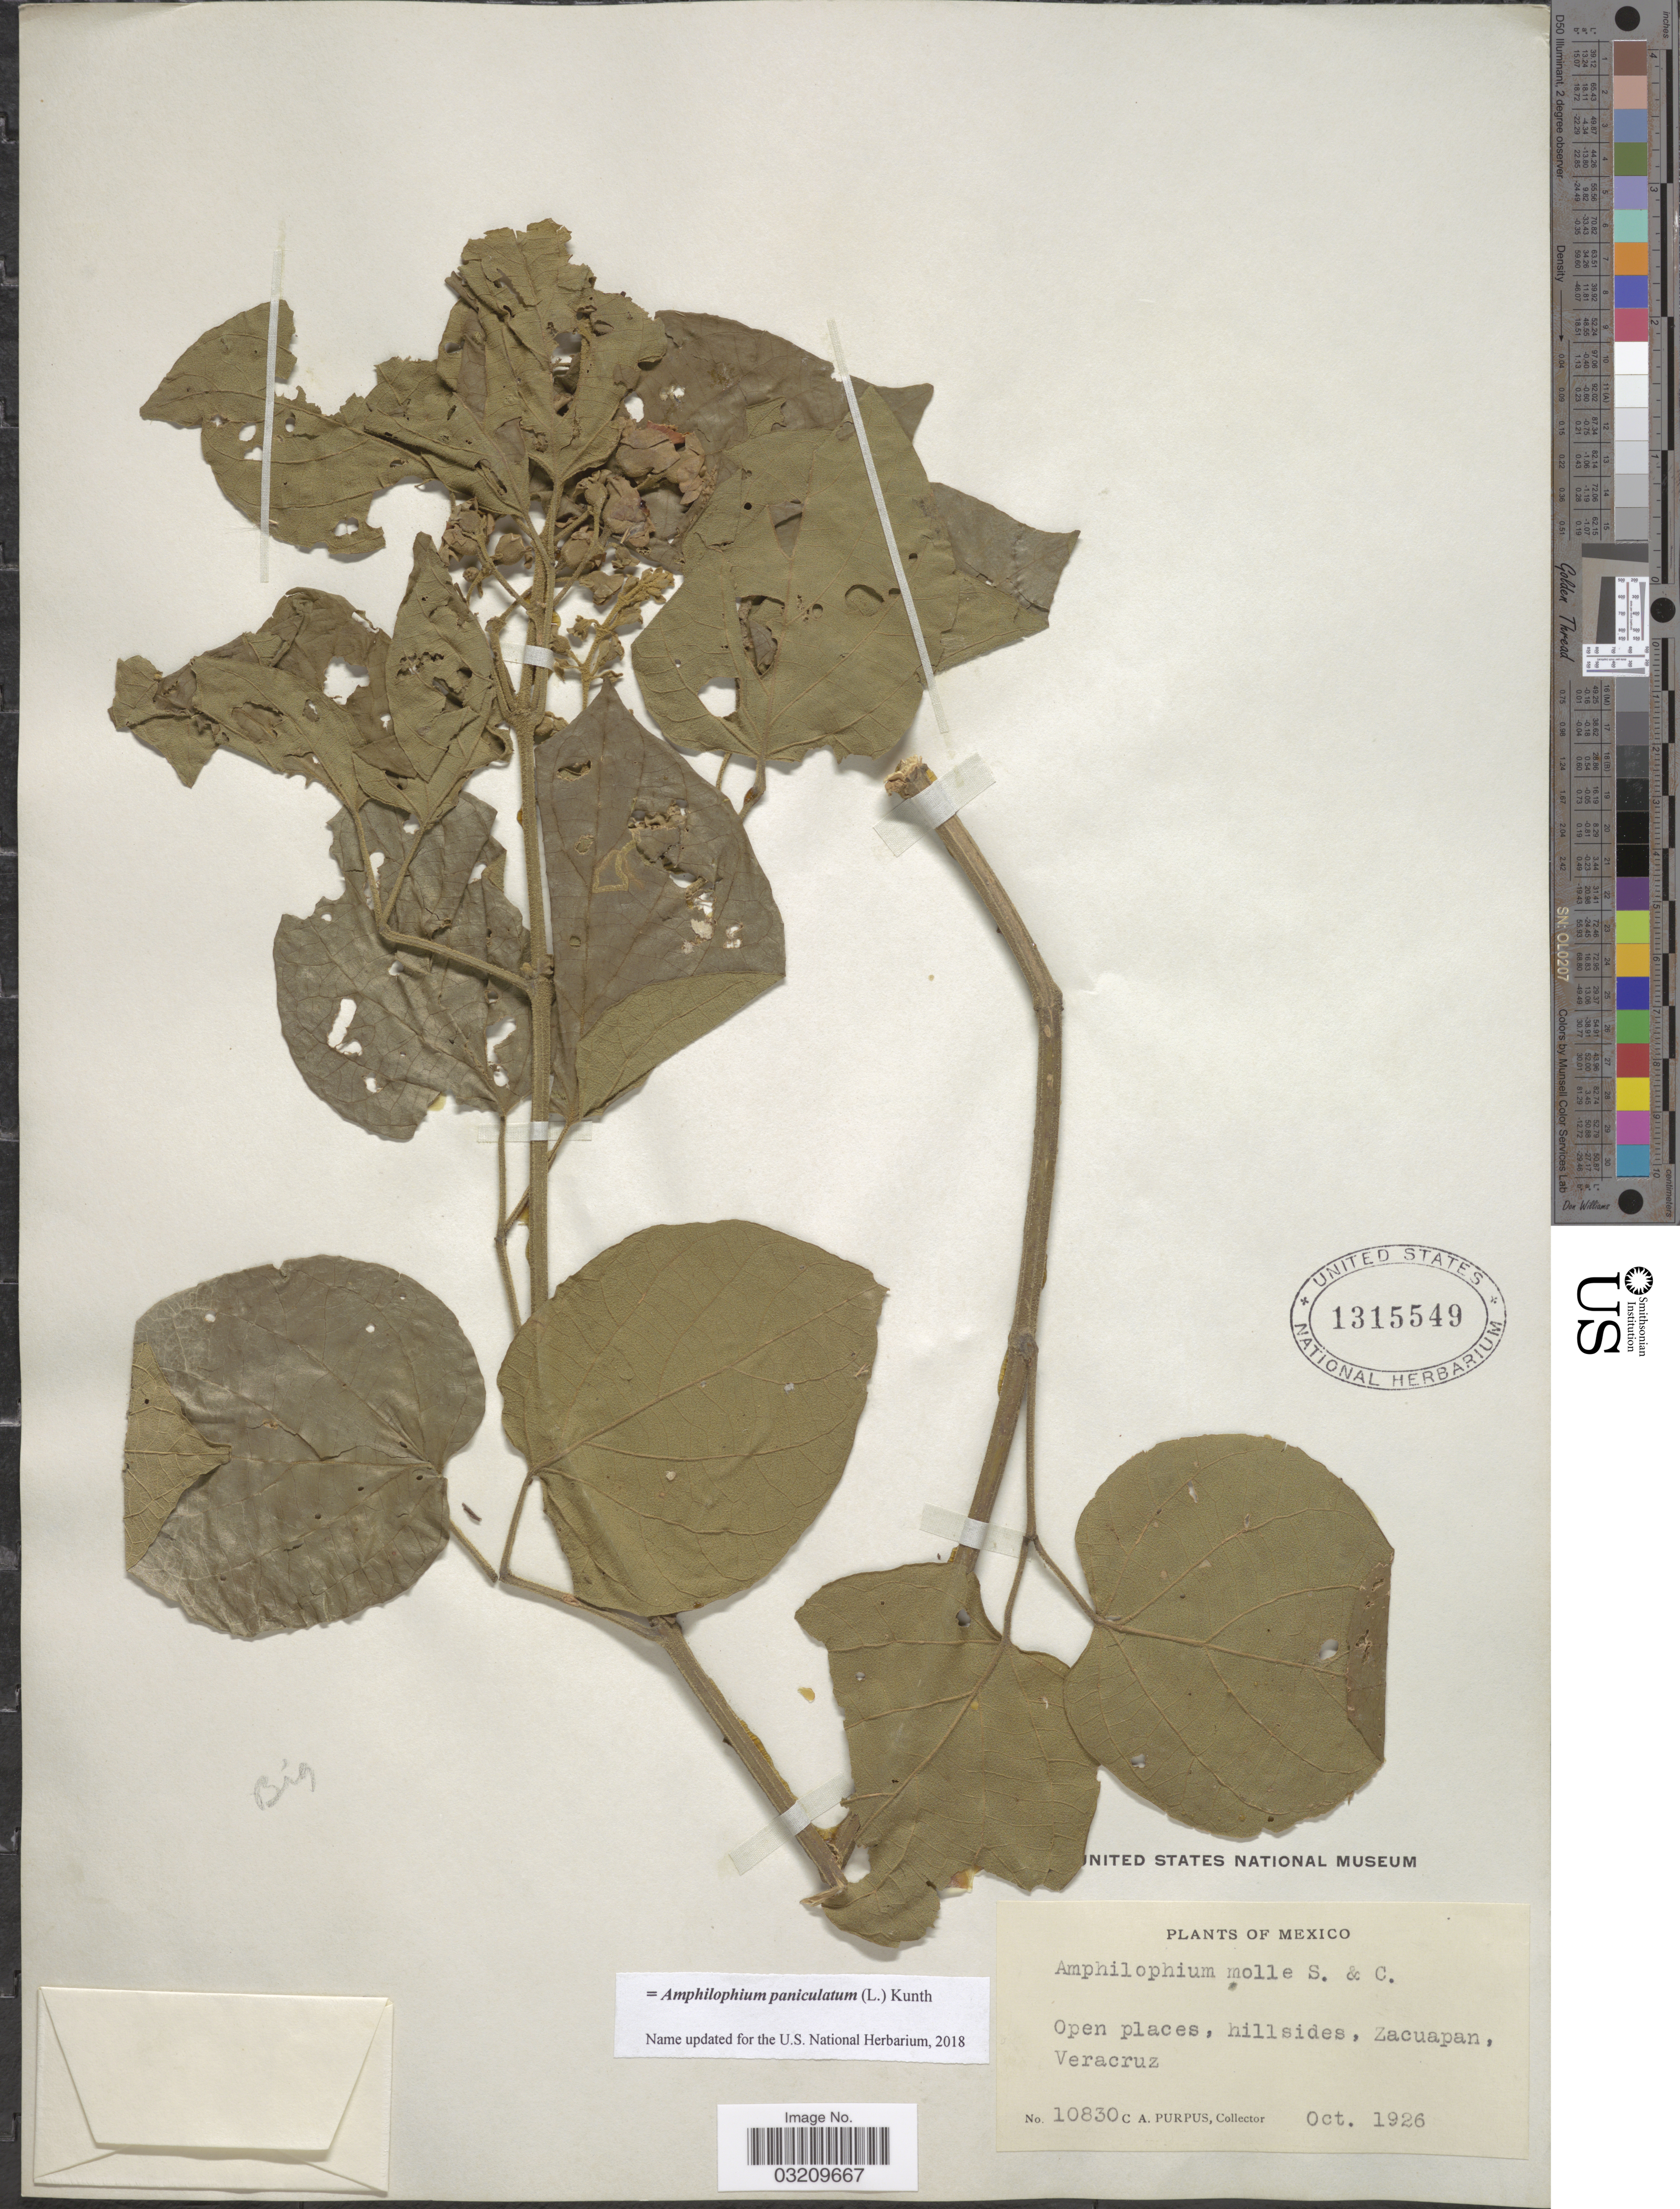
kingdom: Plantae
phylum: Tracheophyta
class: Magnoliopsida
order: Lamiales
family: Bignoniaceae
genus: Amphilophium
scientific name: Amphilophium paniculatum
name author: (L.) Kunth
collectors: C. A. Purpus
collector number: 10830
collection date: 1926-10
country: Mexico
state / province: Veracruz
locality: Open places, hillsides, Zacuapan, Veracruz.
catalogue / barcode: US 1315549